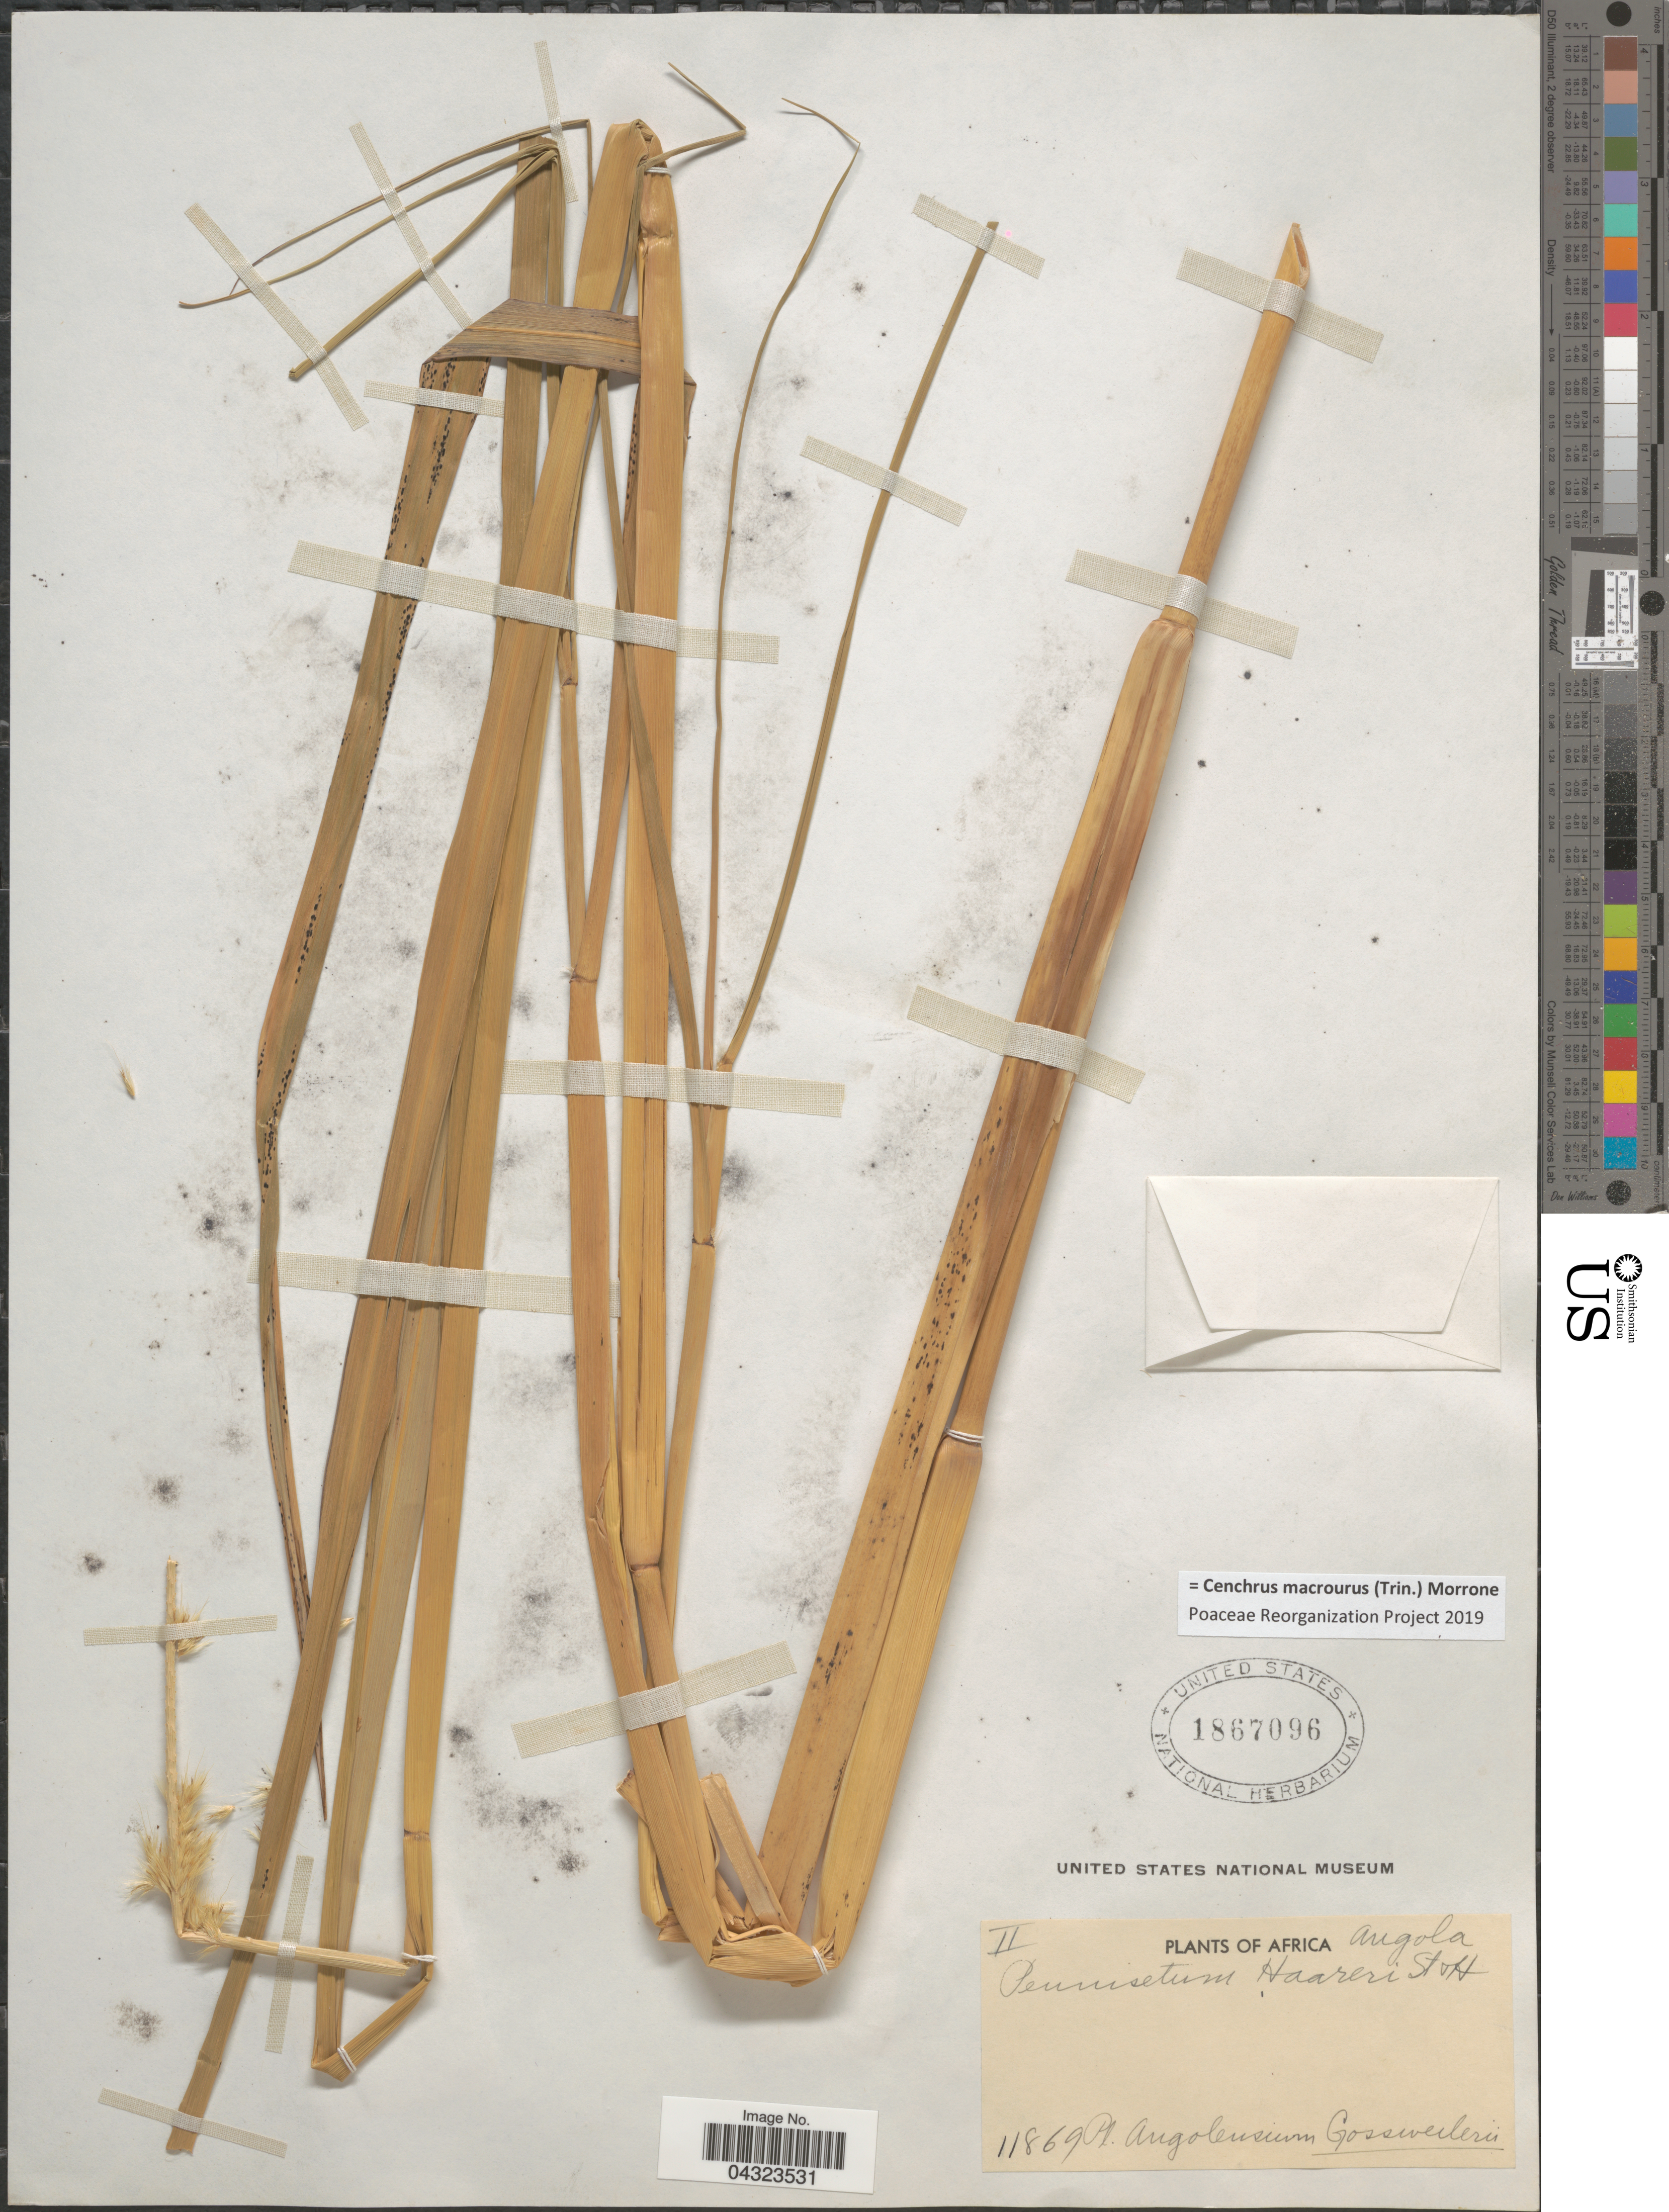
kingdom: Plantae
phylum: Tracheophyta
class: Liliopsida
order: Poales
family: Poaceae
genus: Cenchrus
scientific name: Cenchrus macrourus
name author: (Trin.) Morrone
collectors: -. Gossweiler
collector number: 11869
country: Angola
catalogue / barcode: US 1867096